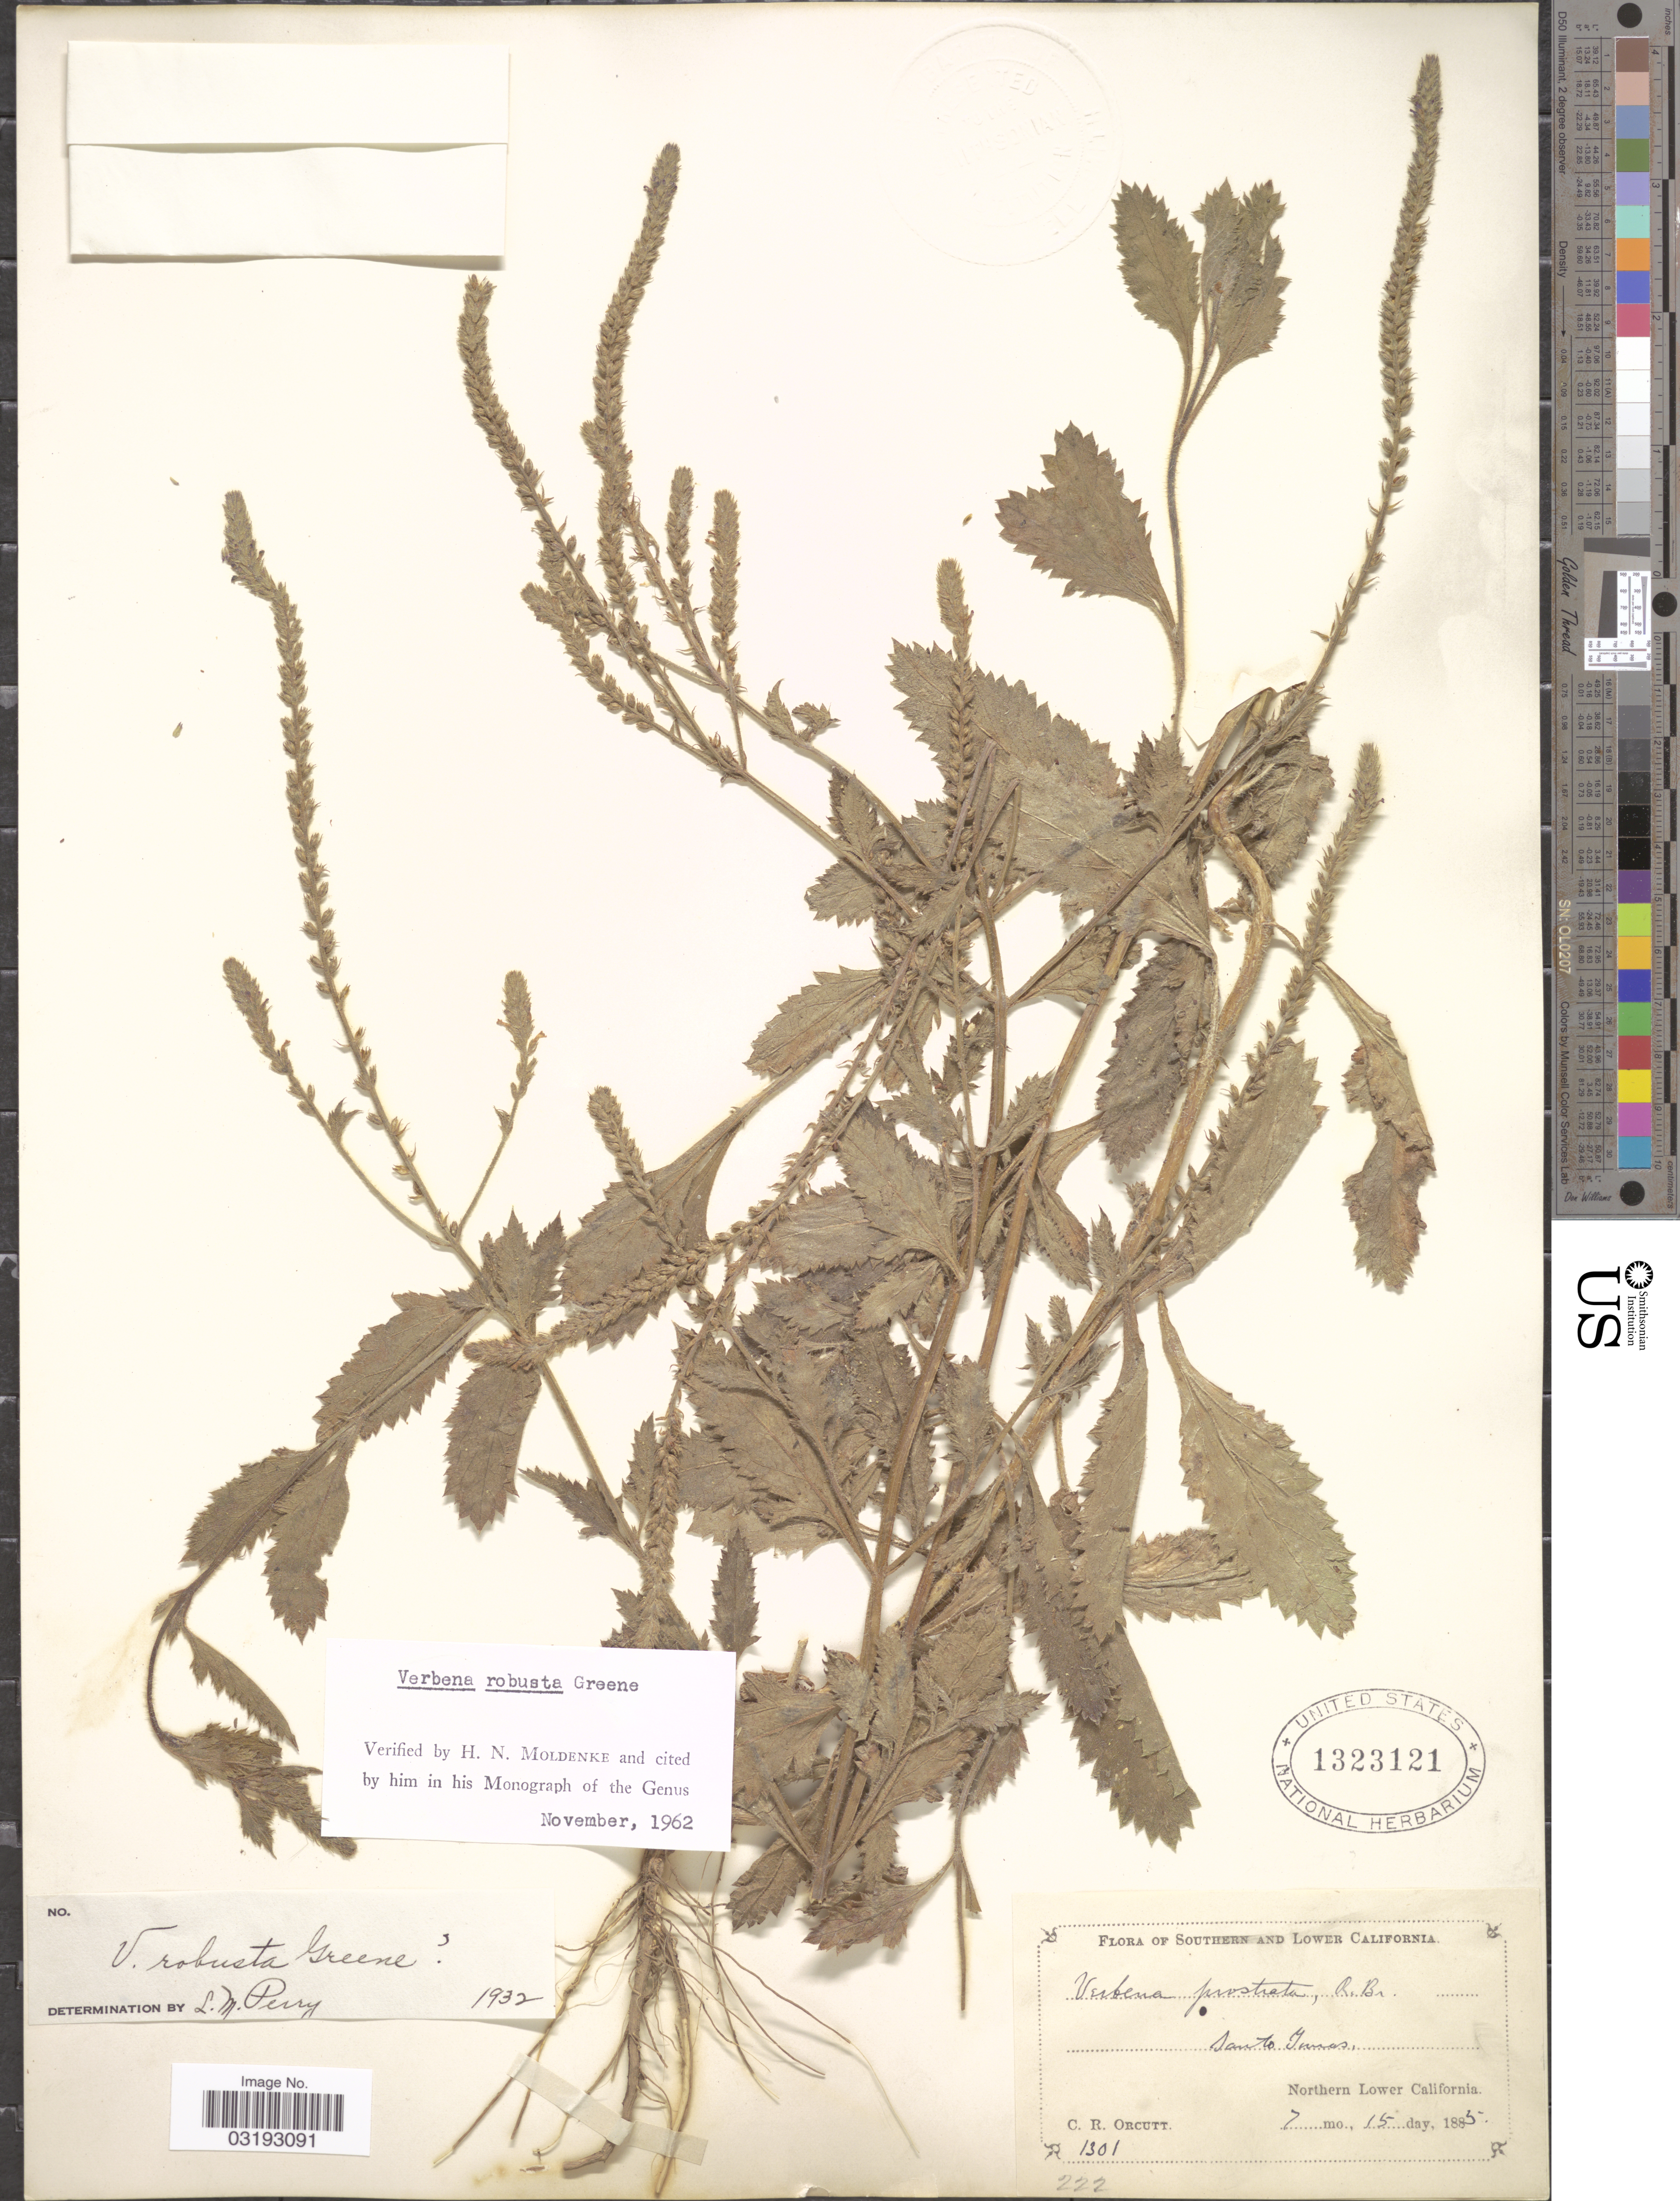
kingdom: Plantae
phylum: Tracheophyta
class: Magnoliopsida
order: Lamiales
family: Verbenaceae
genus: Verbena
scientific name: Verbena robusta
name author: Greene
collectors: C. R. Orcutt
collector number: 1301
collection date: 1885-07-15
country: Mexico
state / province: Baja California Norte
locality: Lower California. Santo Tomas. Northern Lower California.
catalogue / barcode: US 1323121